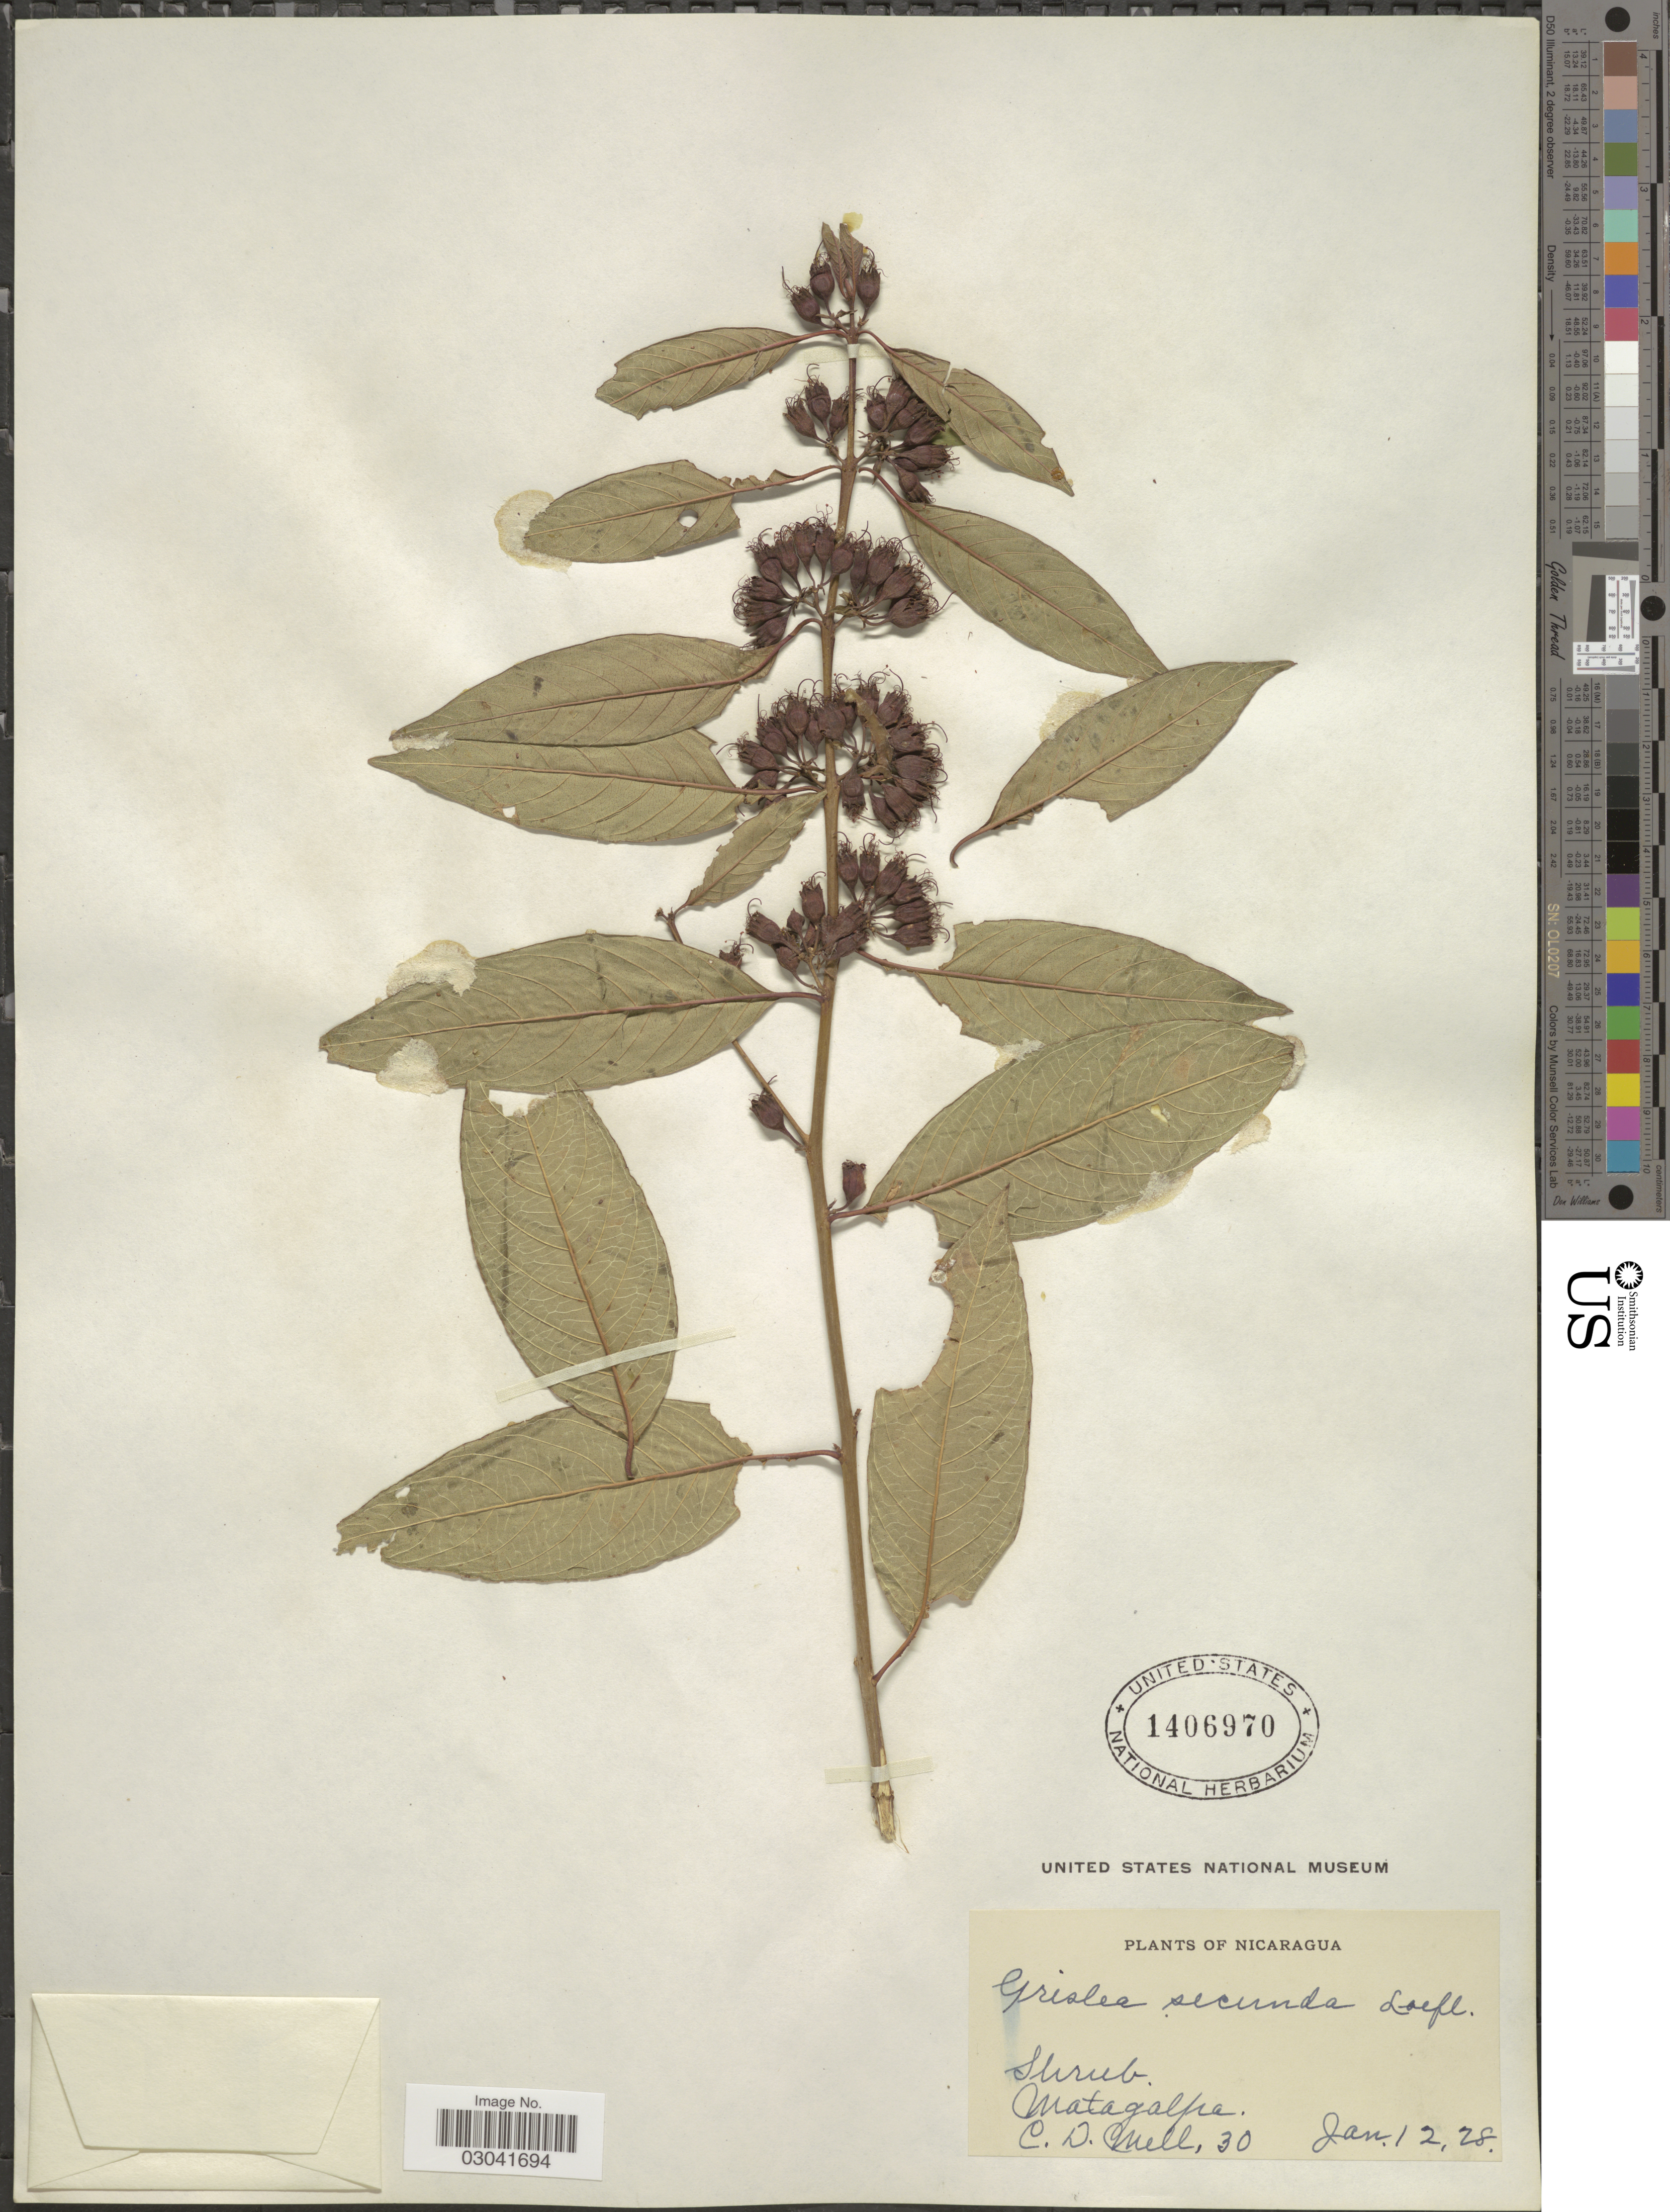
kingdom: Plantae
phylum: Tracheophyta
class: Magnoliopsida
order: Myrtales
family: Lythraceae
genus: Pehria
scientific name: Pehria compacta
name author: Sprague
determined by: Strong, Mark T., (BOT), Smithsonian Institution - National Museum of Natural History (UNITED STATES)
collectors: C. D. Mell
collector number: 30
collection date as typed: Transcribed d/m/y: 12/1/28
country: Nicaragua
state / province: Matagalpa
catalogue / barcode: US 1406970